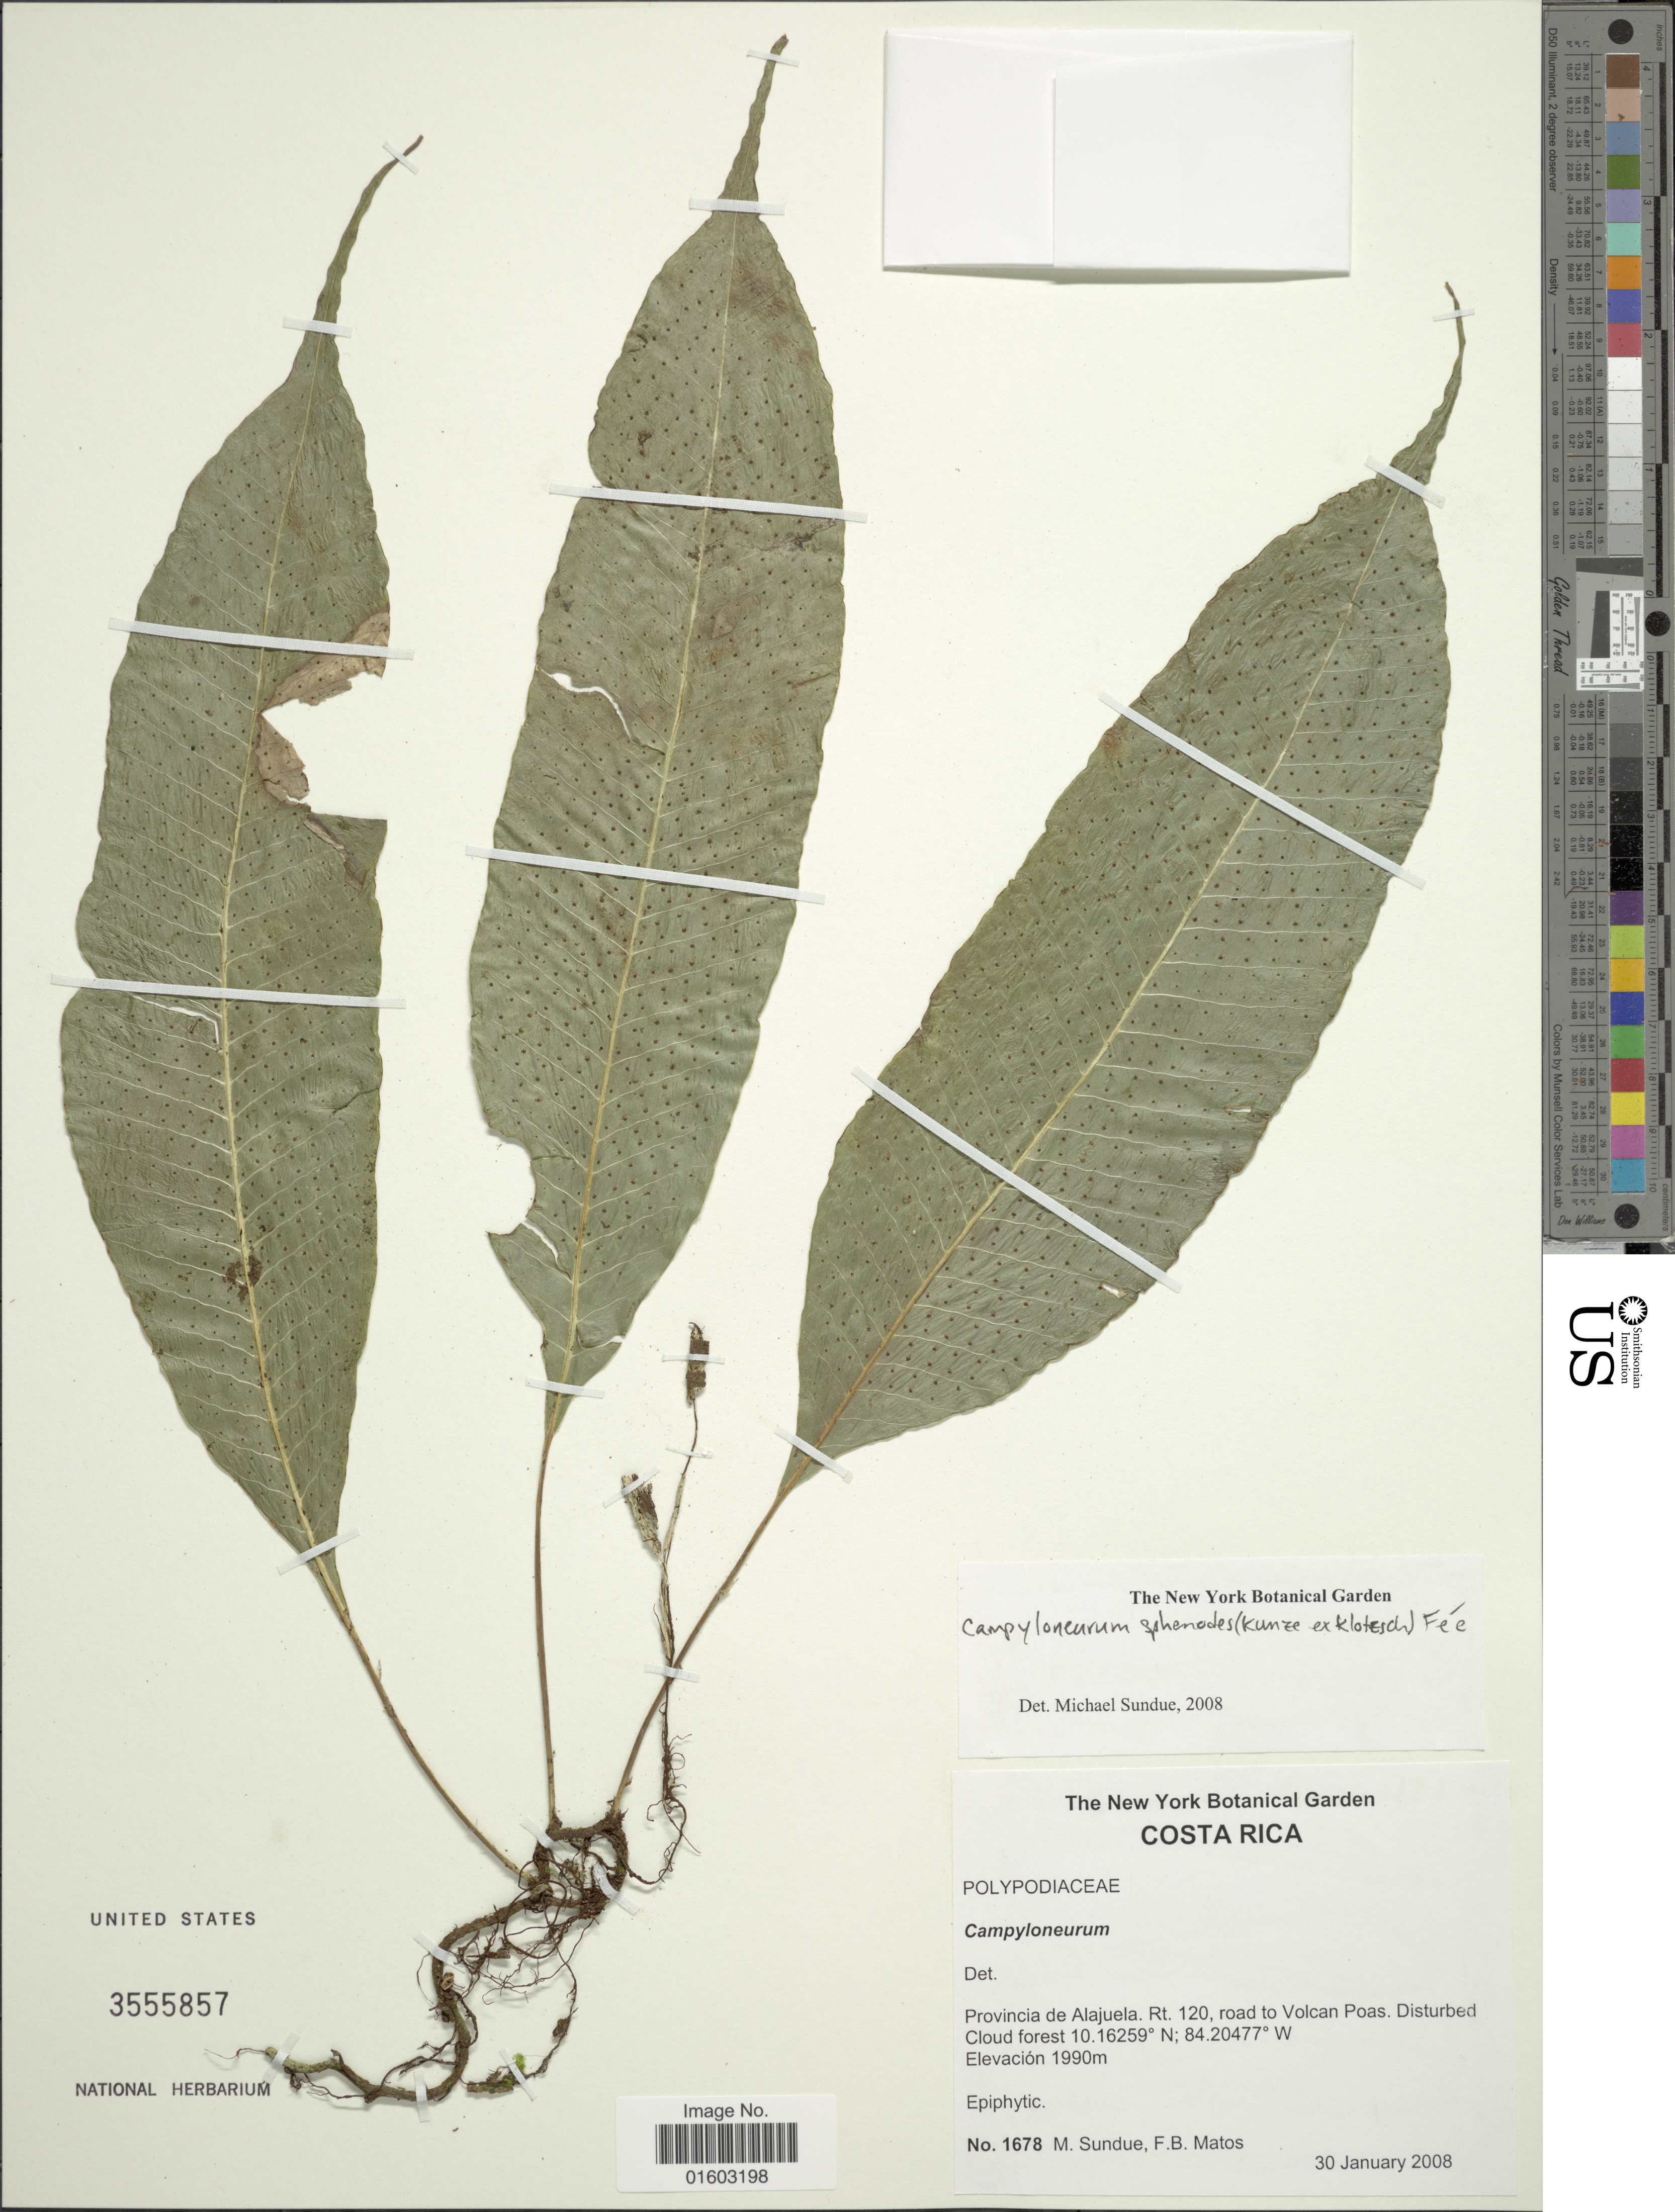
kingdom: Plantae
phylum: Tracheophyta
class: Polypodiopsida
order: Polypodiales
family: Polypodiaceae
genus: Campyloneurum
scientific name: Campyloneurum sphenodes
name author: (Kunze ex Klotzsch) Fée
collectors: M. Sundue & F. Matos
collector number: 1678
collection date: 2008-01-30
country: Costa Rica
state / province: Alajuela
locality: Provincia de Alajuela. Rt. 120, road to Volcan Poas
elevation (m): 1990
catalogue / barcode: US 3555857